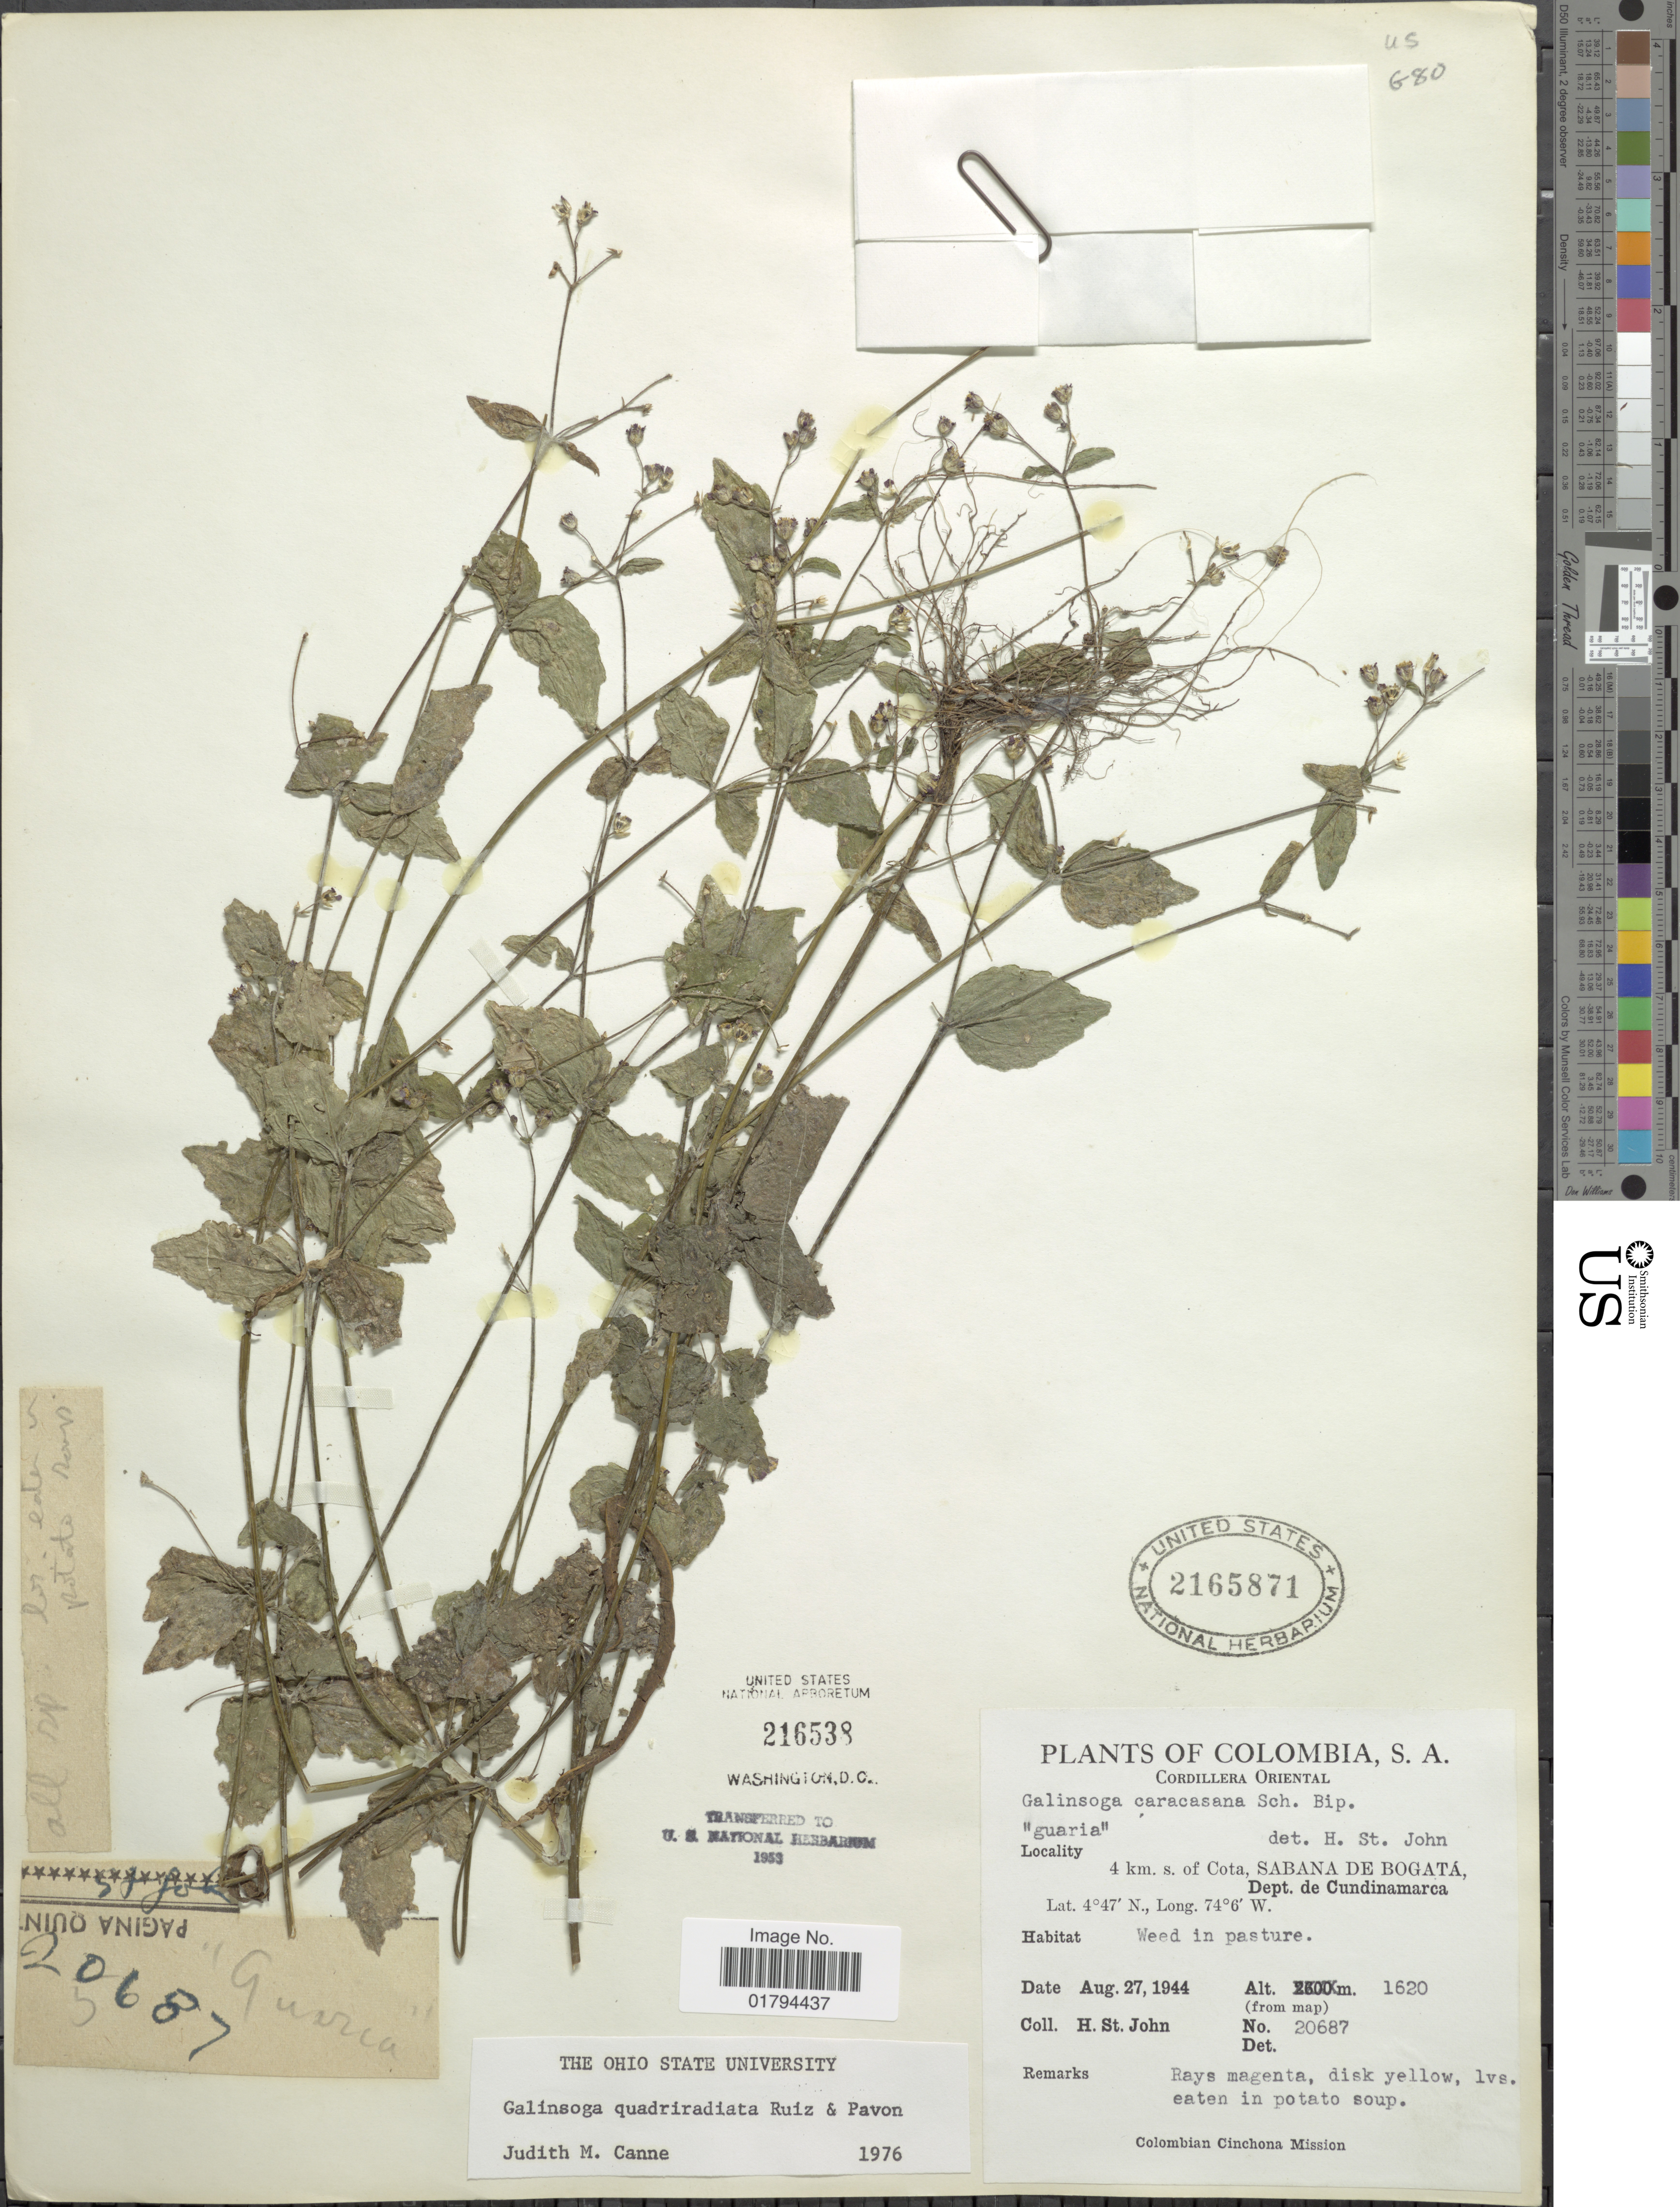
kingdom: Plantae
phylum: Tracheophyta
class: Magnoliopsida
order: Asterales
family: Asteraceae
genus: Galinsoga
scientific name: Galinsoga quadriradiata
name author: Ruiz & Pav.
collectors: H. St. John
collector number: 20687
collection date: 1944-08-27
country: Colombia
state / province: Cundinamarca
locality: S.A., Cordillera Oriental, 4 km. s. of Cota, Sabana de Bogota.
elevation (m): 1620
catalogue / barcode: US 2165871